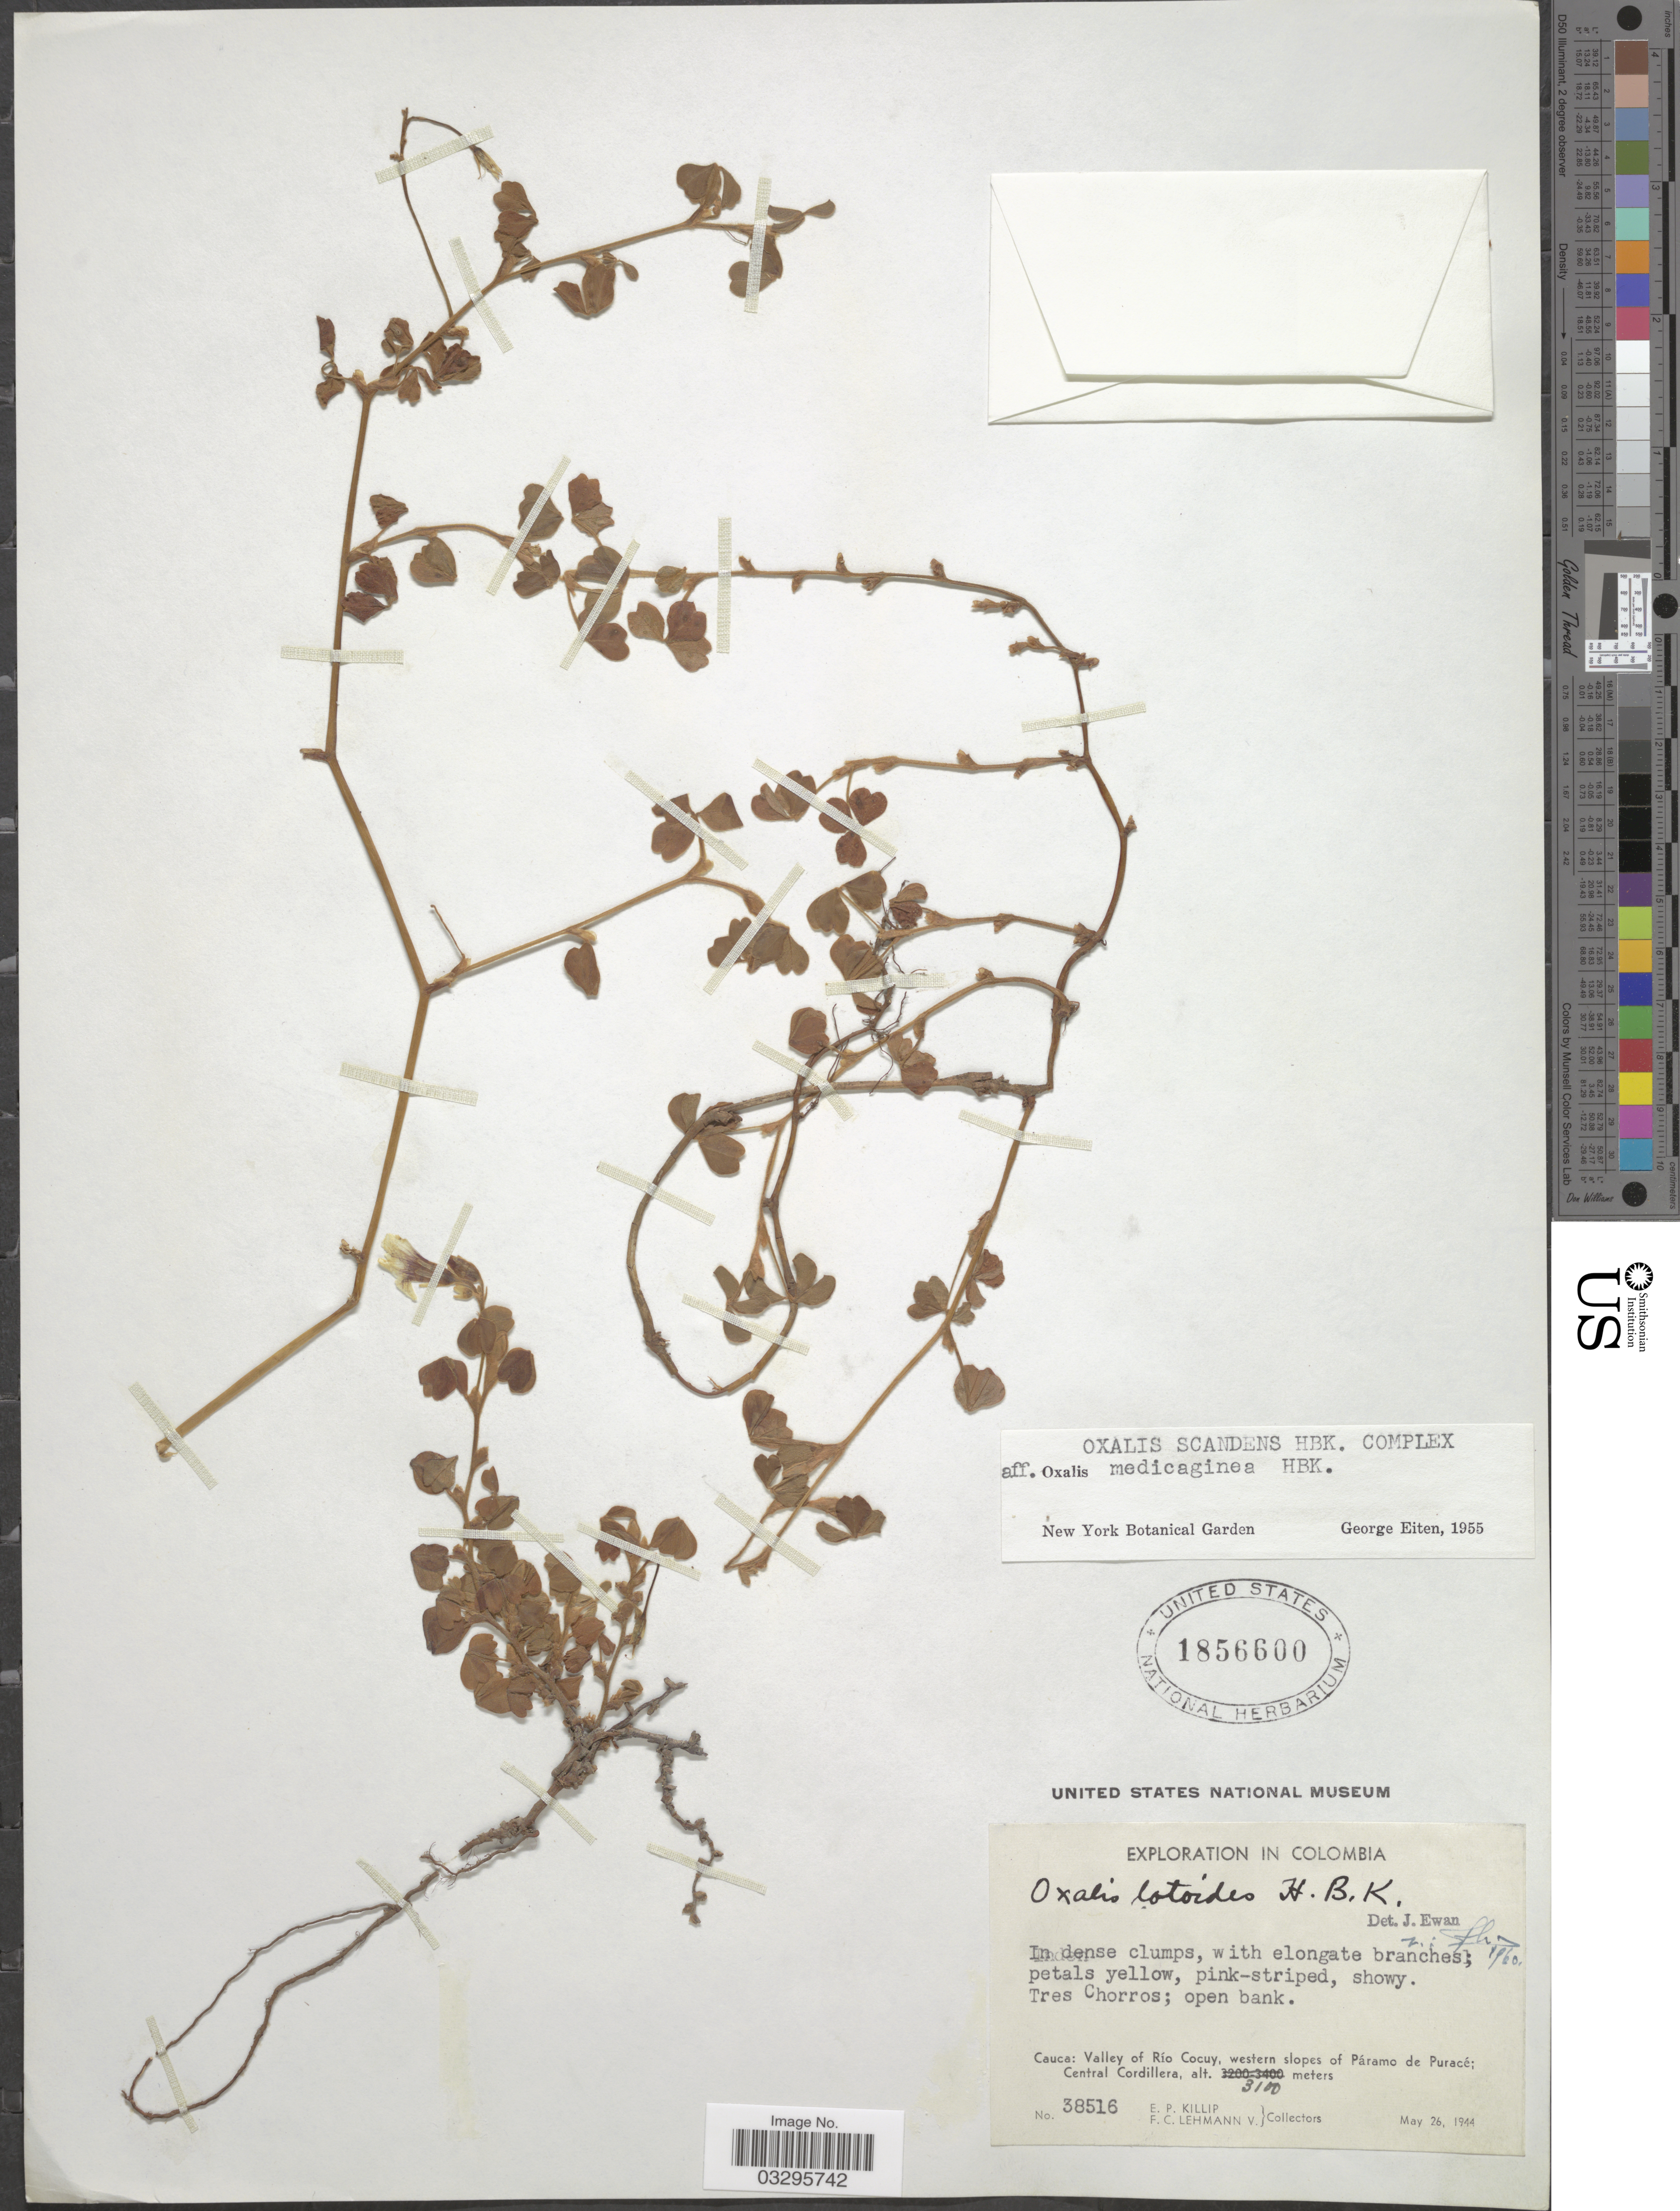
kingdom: Plantae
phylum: Tracheophyta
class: Magnoliopsida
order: Oxalidales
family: Oxalidaceae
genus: Oxalis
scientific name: Oxalis lotoides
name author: Kunth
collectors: E. P. Killip & F. Lehmann v.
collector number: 38516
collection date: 1944-05-26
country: Colombia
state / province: Cauca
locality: Tres Chorros, Cauca: Valley of Río Cocuy, western slopes of Páramo de Puracé, Central Cordillera.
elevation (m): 3100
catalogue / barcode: US 1856600